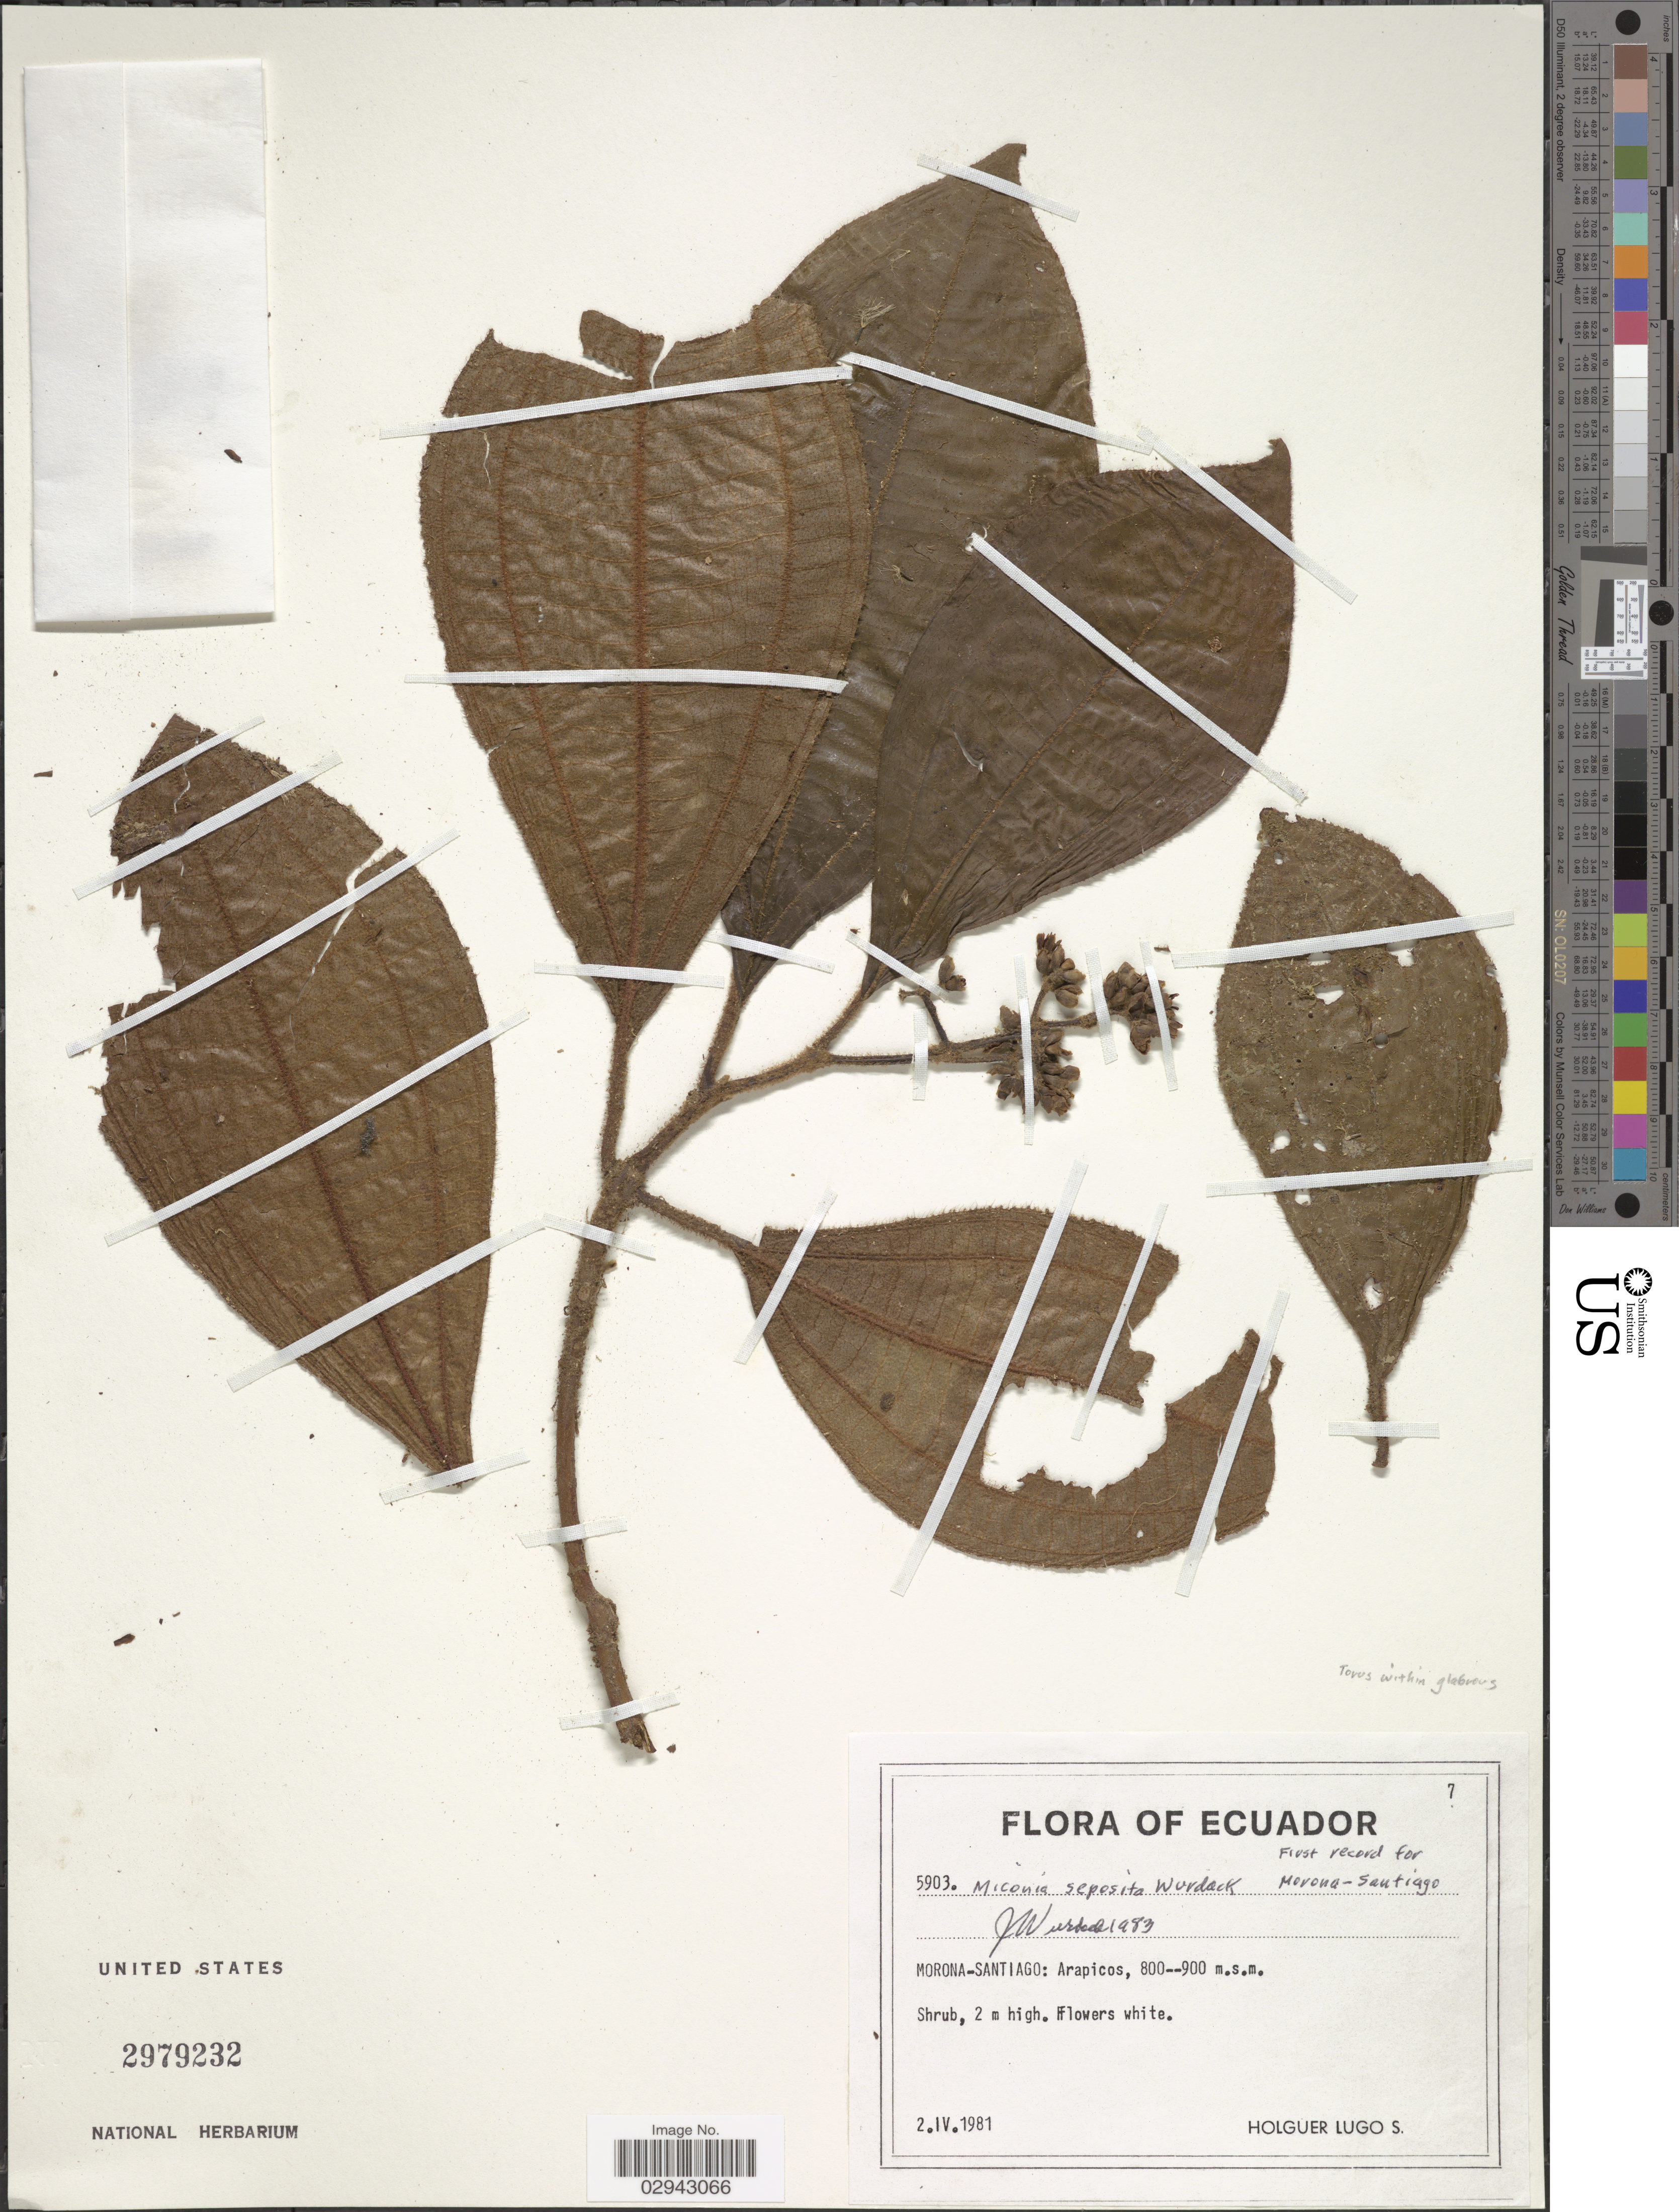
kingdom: Plantae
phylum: Tracheophyta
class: Magnoliopsida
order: Myrtales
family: Melastomataceae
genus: Miconia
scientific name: Miconia seposita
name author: Wurdack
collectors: H. Lugo S.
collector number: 5903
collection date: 1981-04-02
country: Ecuador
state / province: Morona-Santiago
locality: Arapicos.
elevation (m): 800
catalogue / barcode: US 2979232